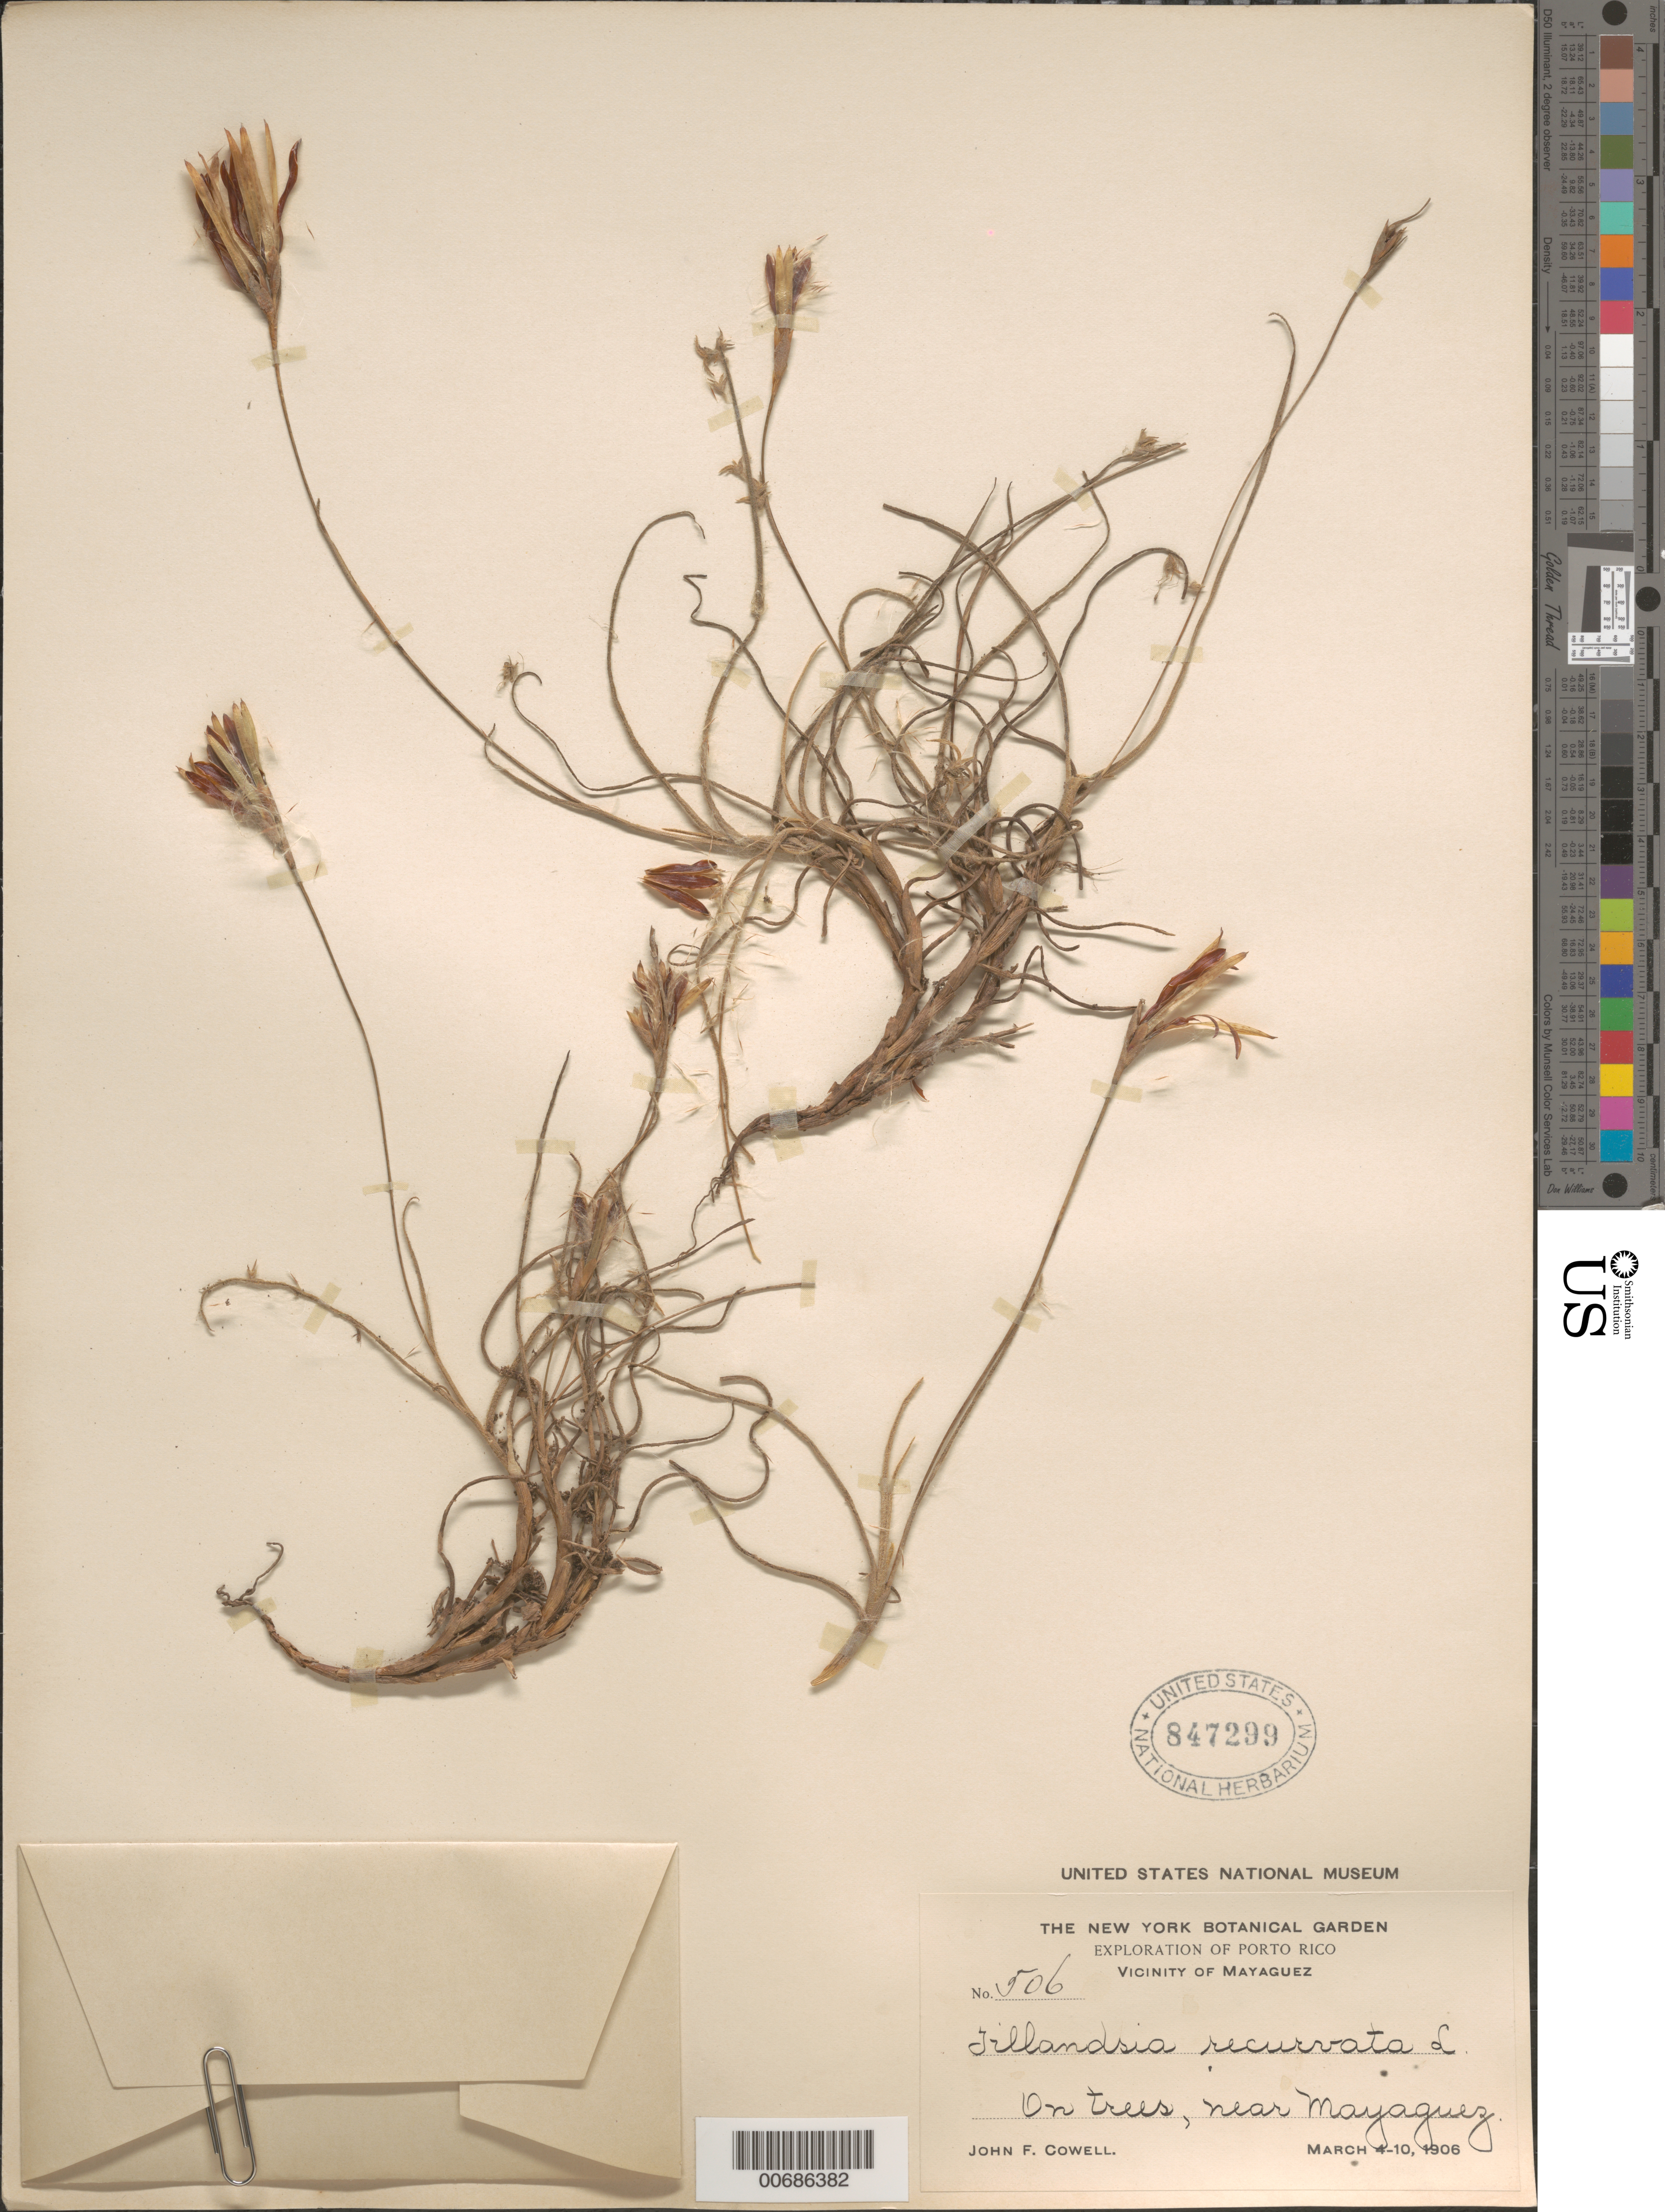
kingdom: Plantae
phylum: Tracheophyta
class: Liliopsida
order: Poales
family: Bromeliaceae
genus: Tillandsia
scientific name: Tillandsia recurvata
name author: L.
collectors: J. F. Cowell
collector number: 506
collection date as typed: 04 Mar 1906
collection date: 1906-03-04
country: Puerto Rico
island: Greater Antilles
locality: Mayaguez, vic of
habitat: On trees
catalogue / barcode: US 847299